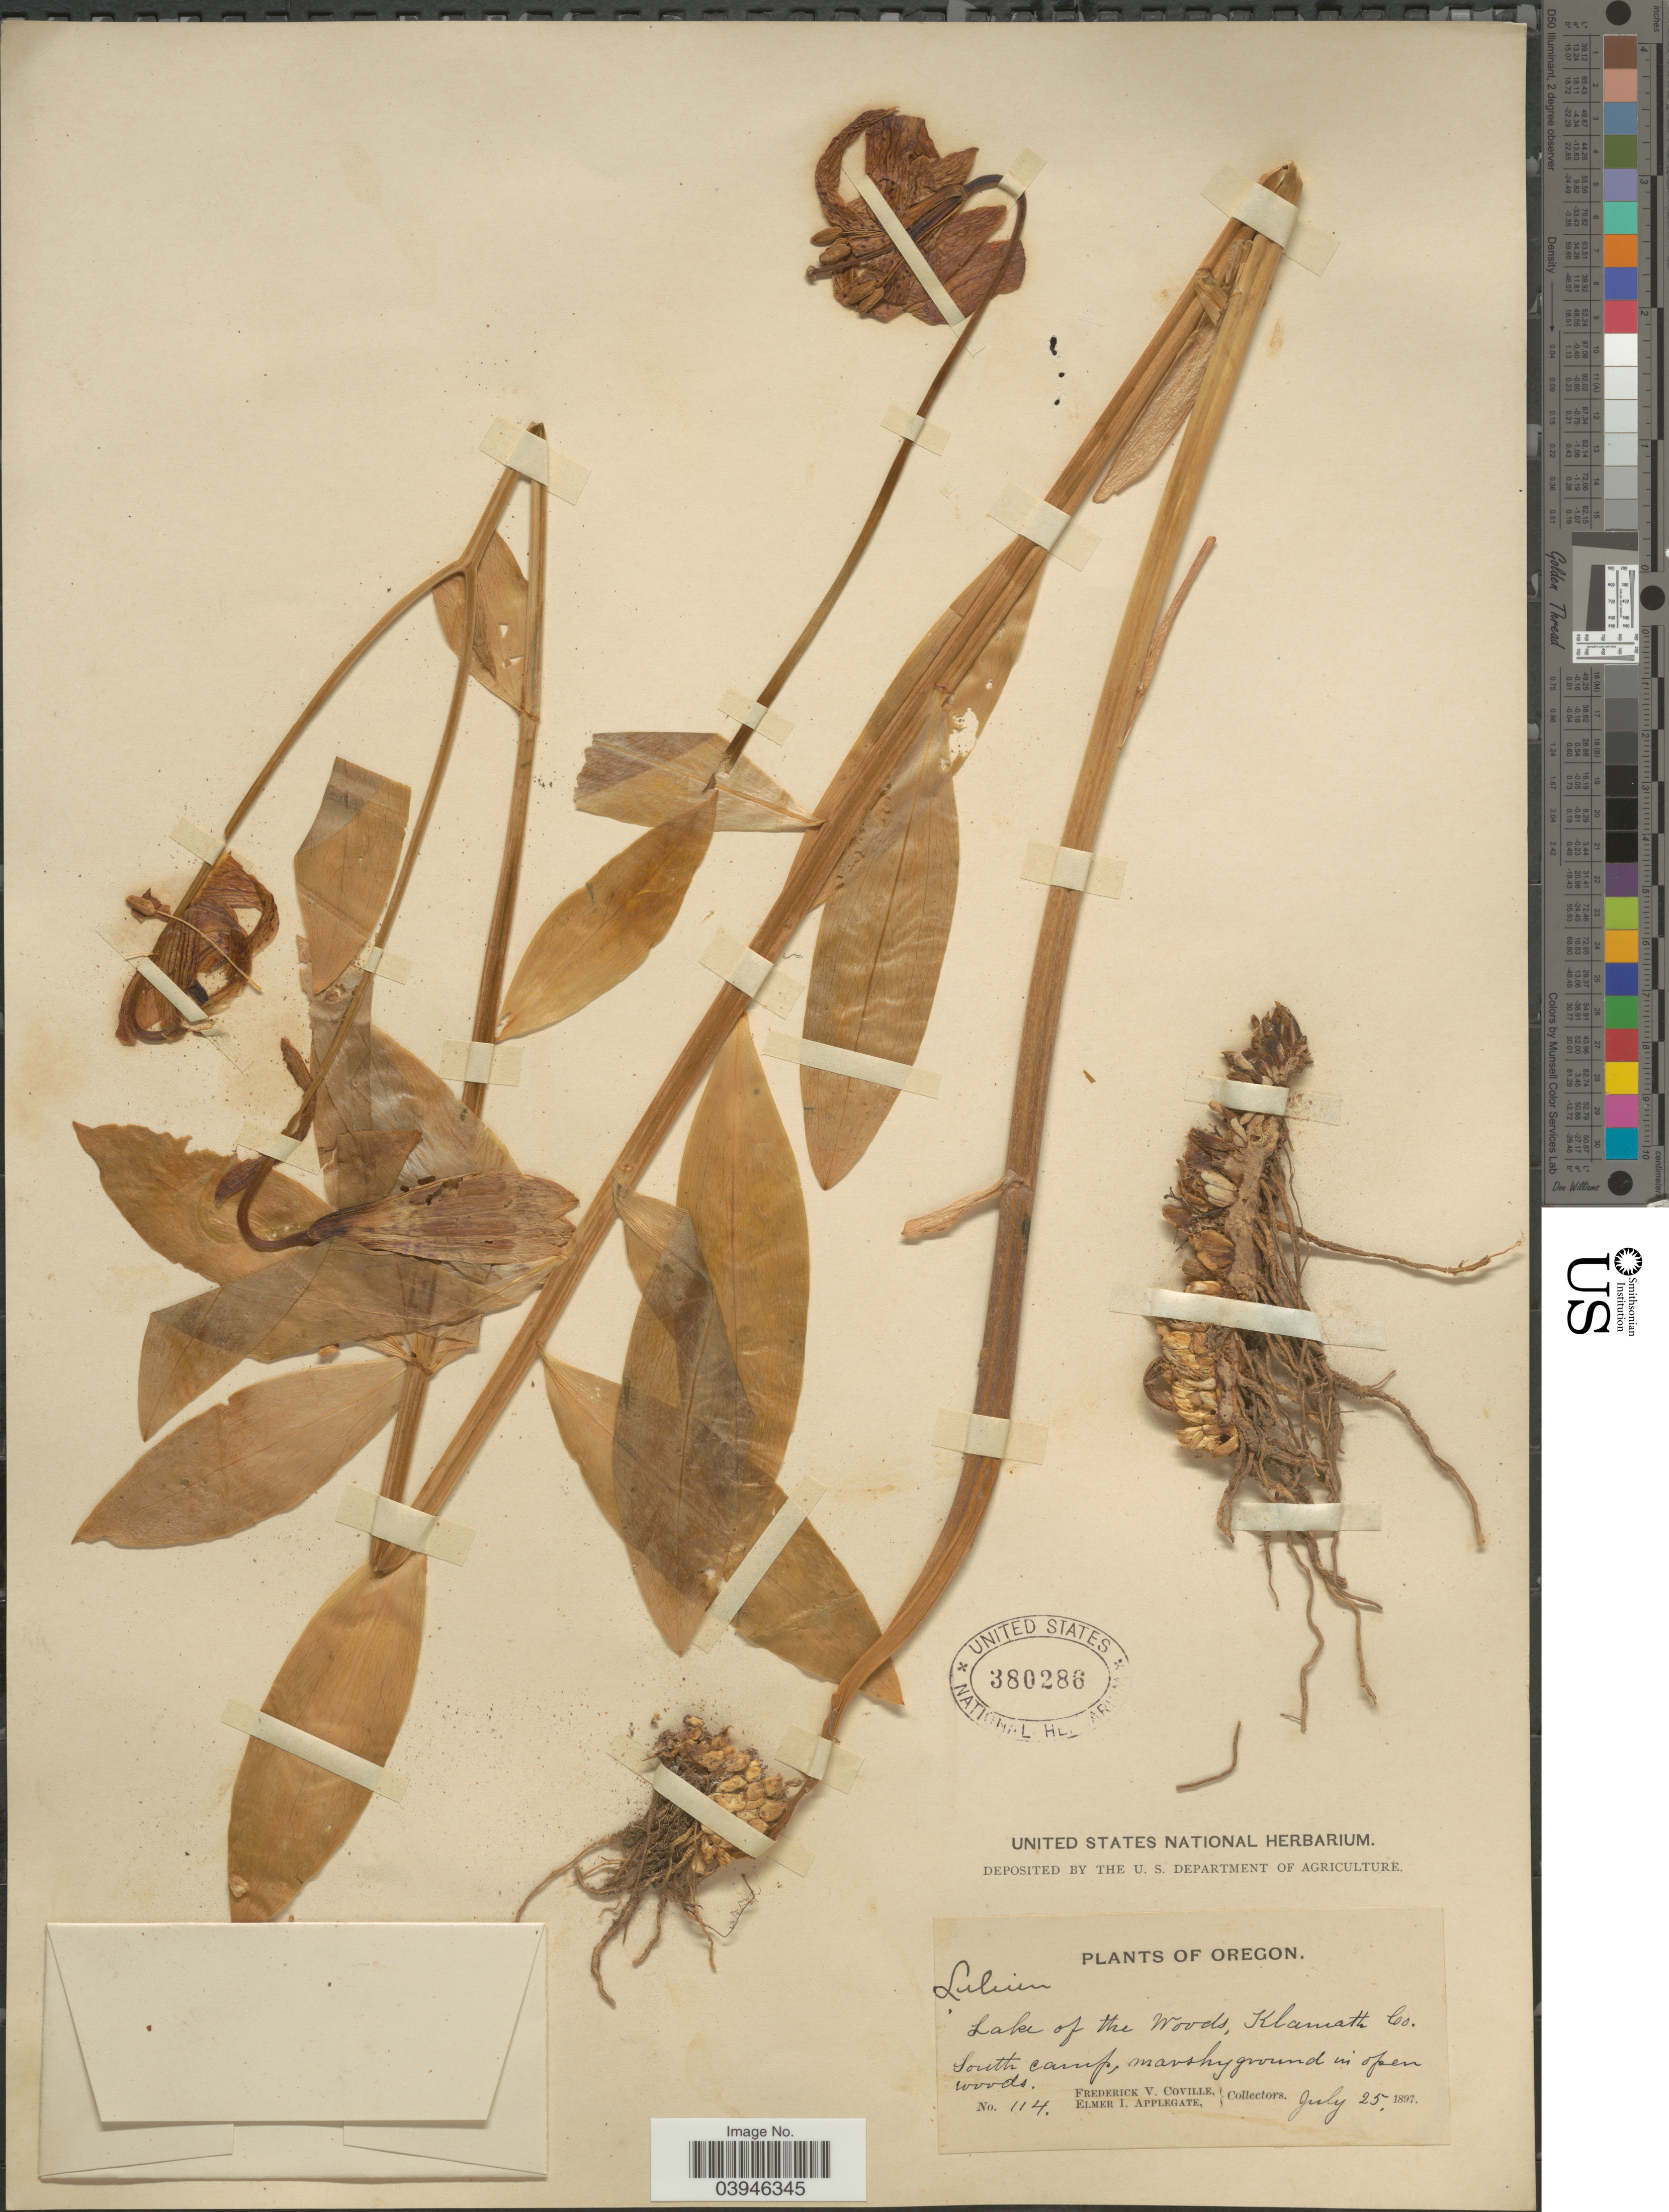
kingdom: Plantae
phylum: Tracheophyta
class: Liliopsida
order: Liliales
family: Liliaceae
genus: Lilium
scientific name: Lilium sp.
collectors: F. V. Coville & E. I. Applegate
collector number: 114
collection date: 1897-07-25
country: United States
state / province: Oregon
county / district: Klamath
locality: Lake of the Woods, Klamath Co. South Camp, marshy ground in open woods.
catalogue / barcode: US 380286